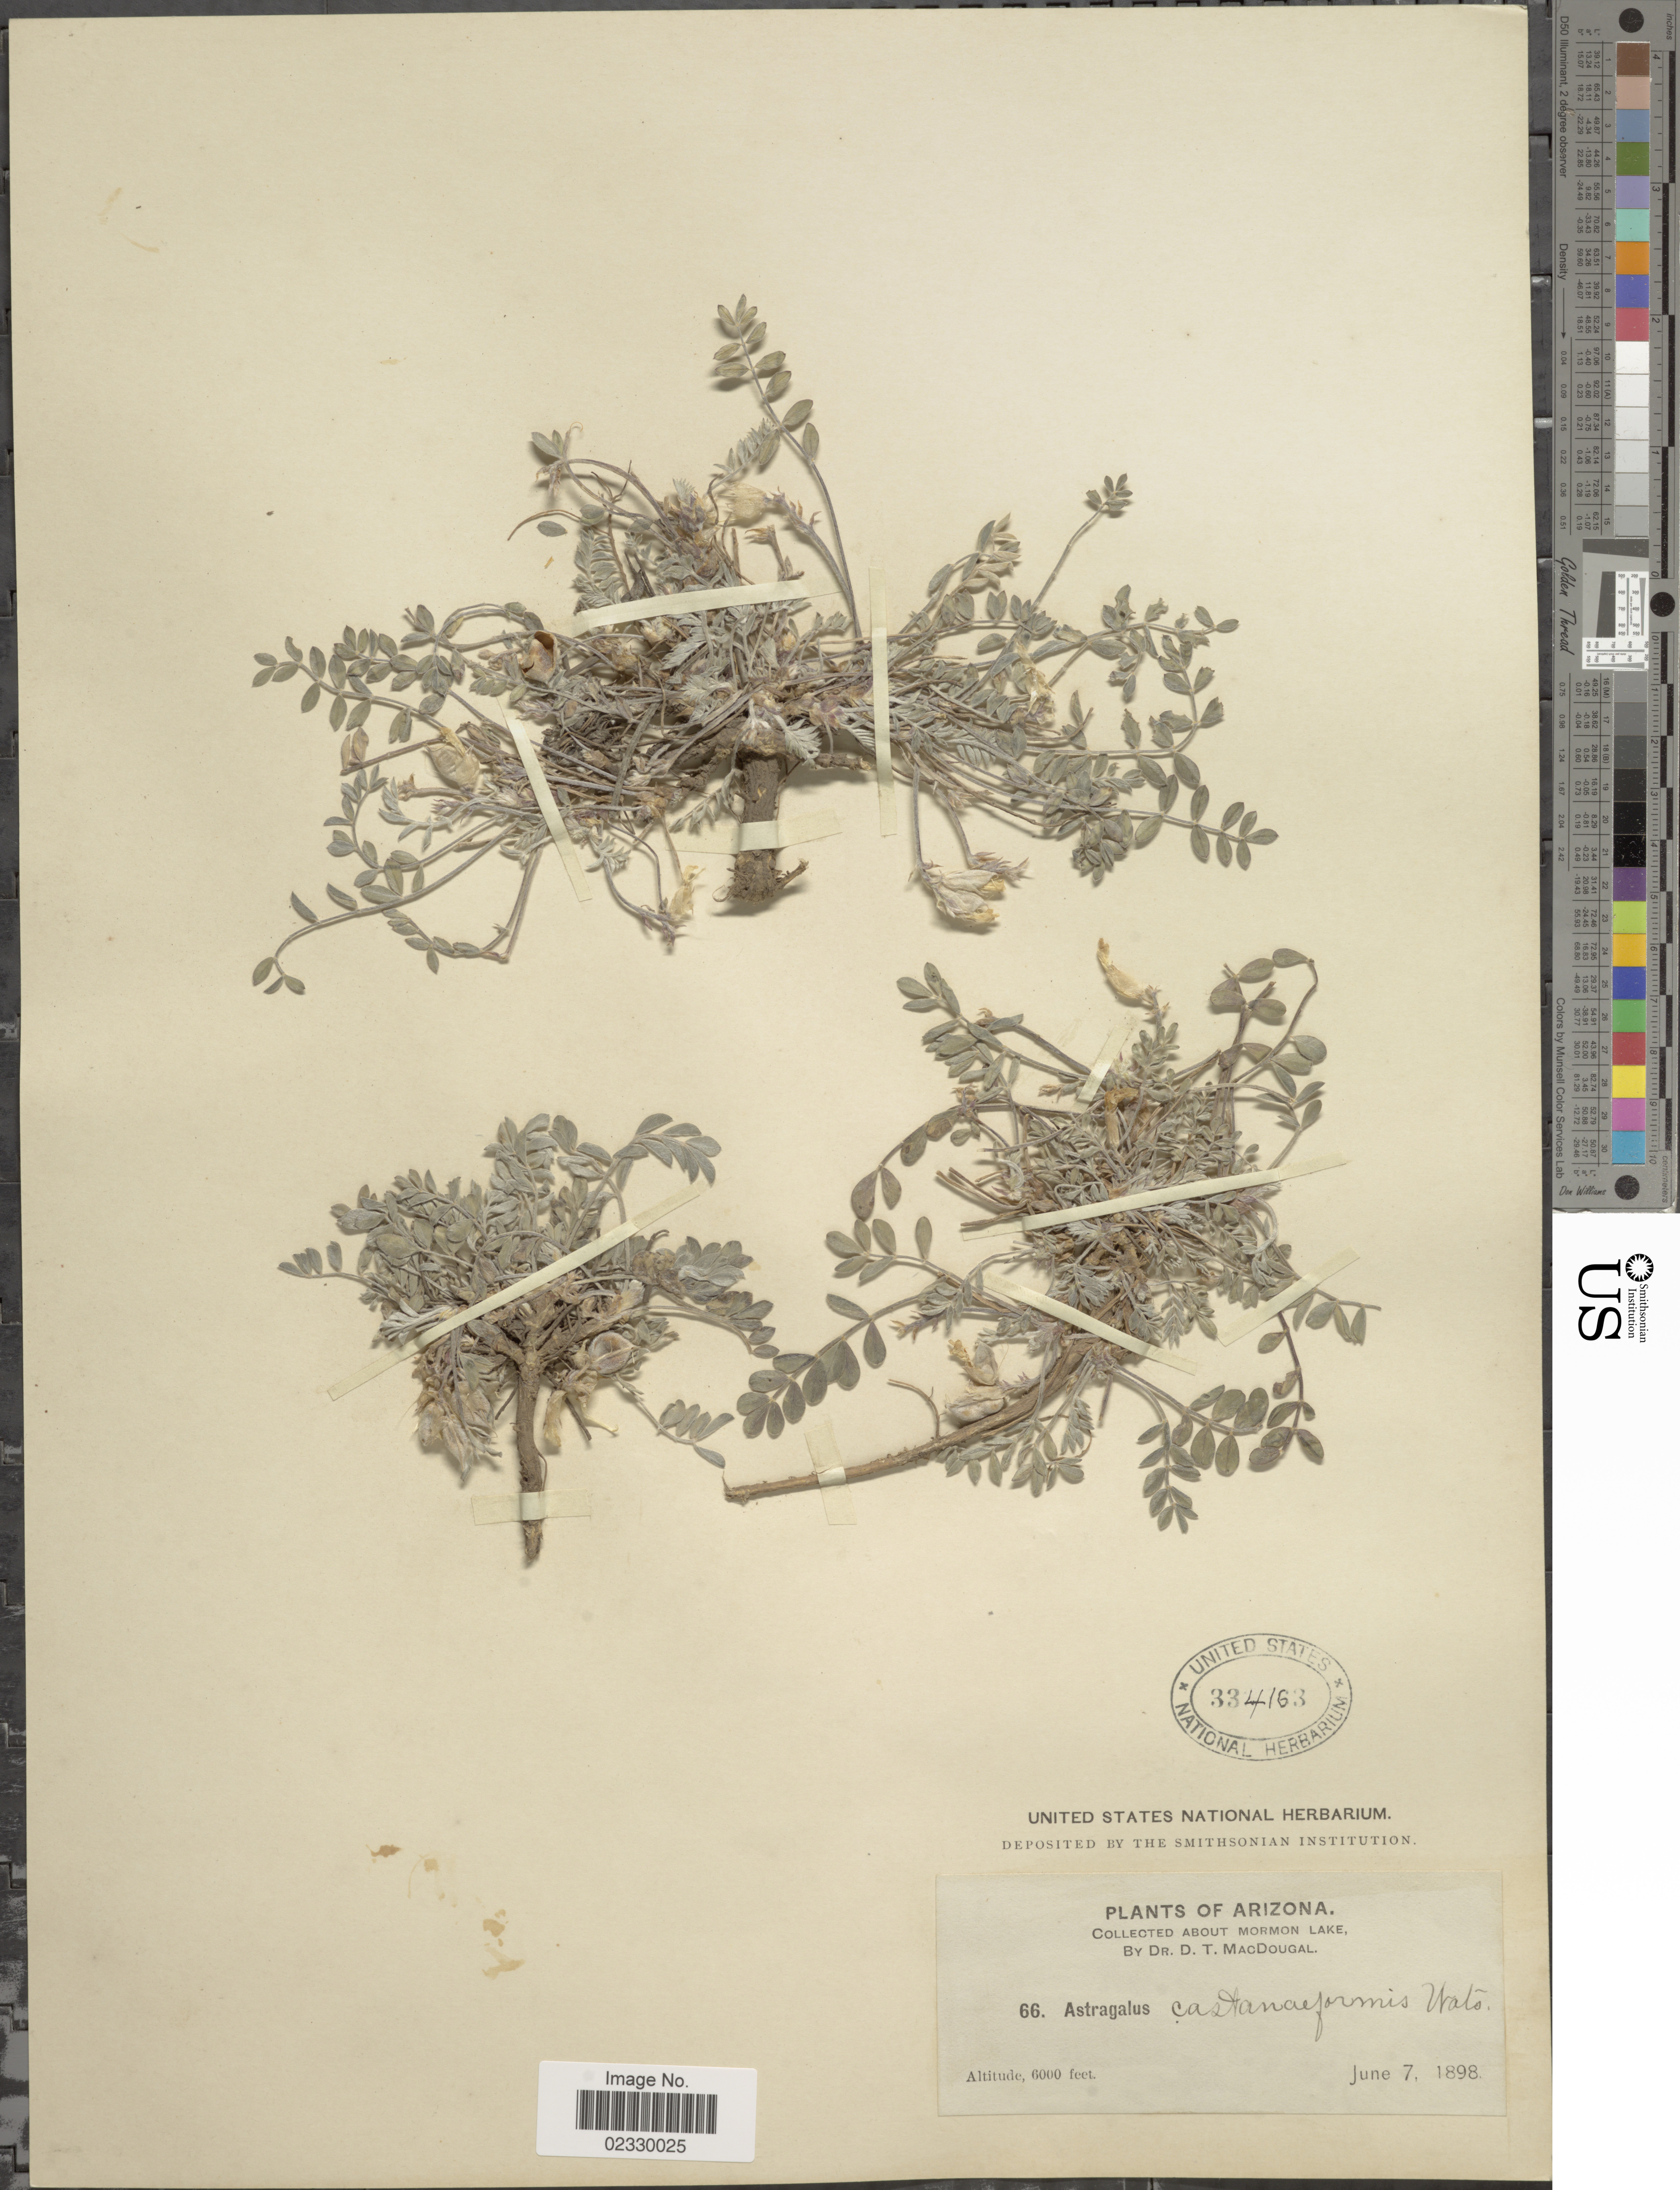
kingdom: Plantae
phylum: Tracheophyta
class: Magnoliopsida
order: Fabales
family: Fabaceae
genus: Astragalus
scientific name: Astragalus castanaeformis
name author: S. Watson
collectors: D. T. MacDougal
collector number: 66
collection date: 1898-06-07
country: United States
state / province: Arizona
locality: Mormon Lake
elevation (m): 1829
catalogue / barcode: US 334163